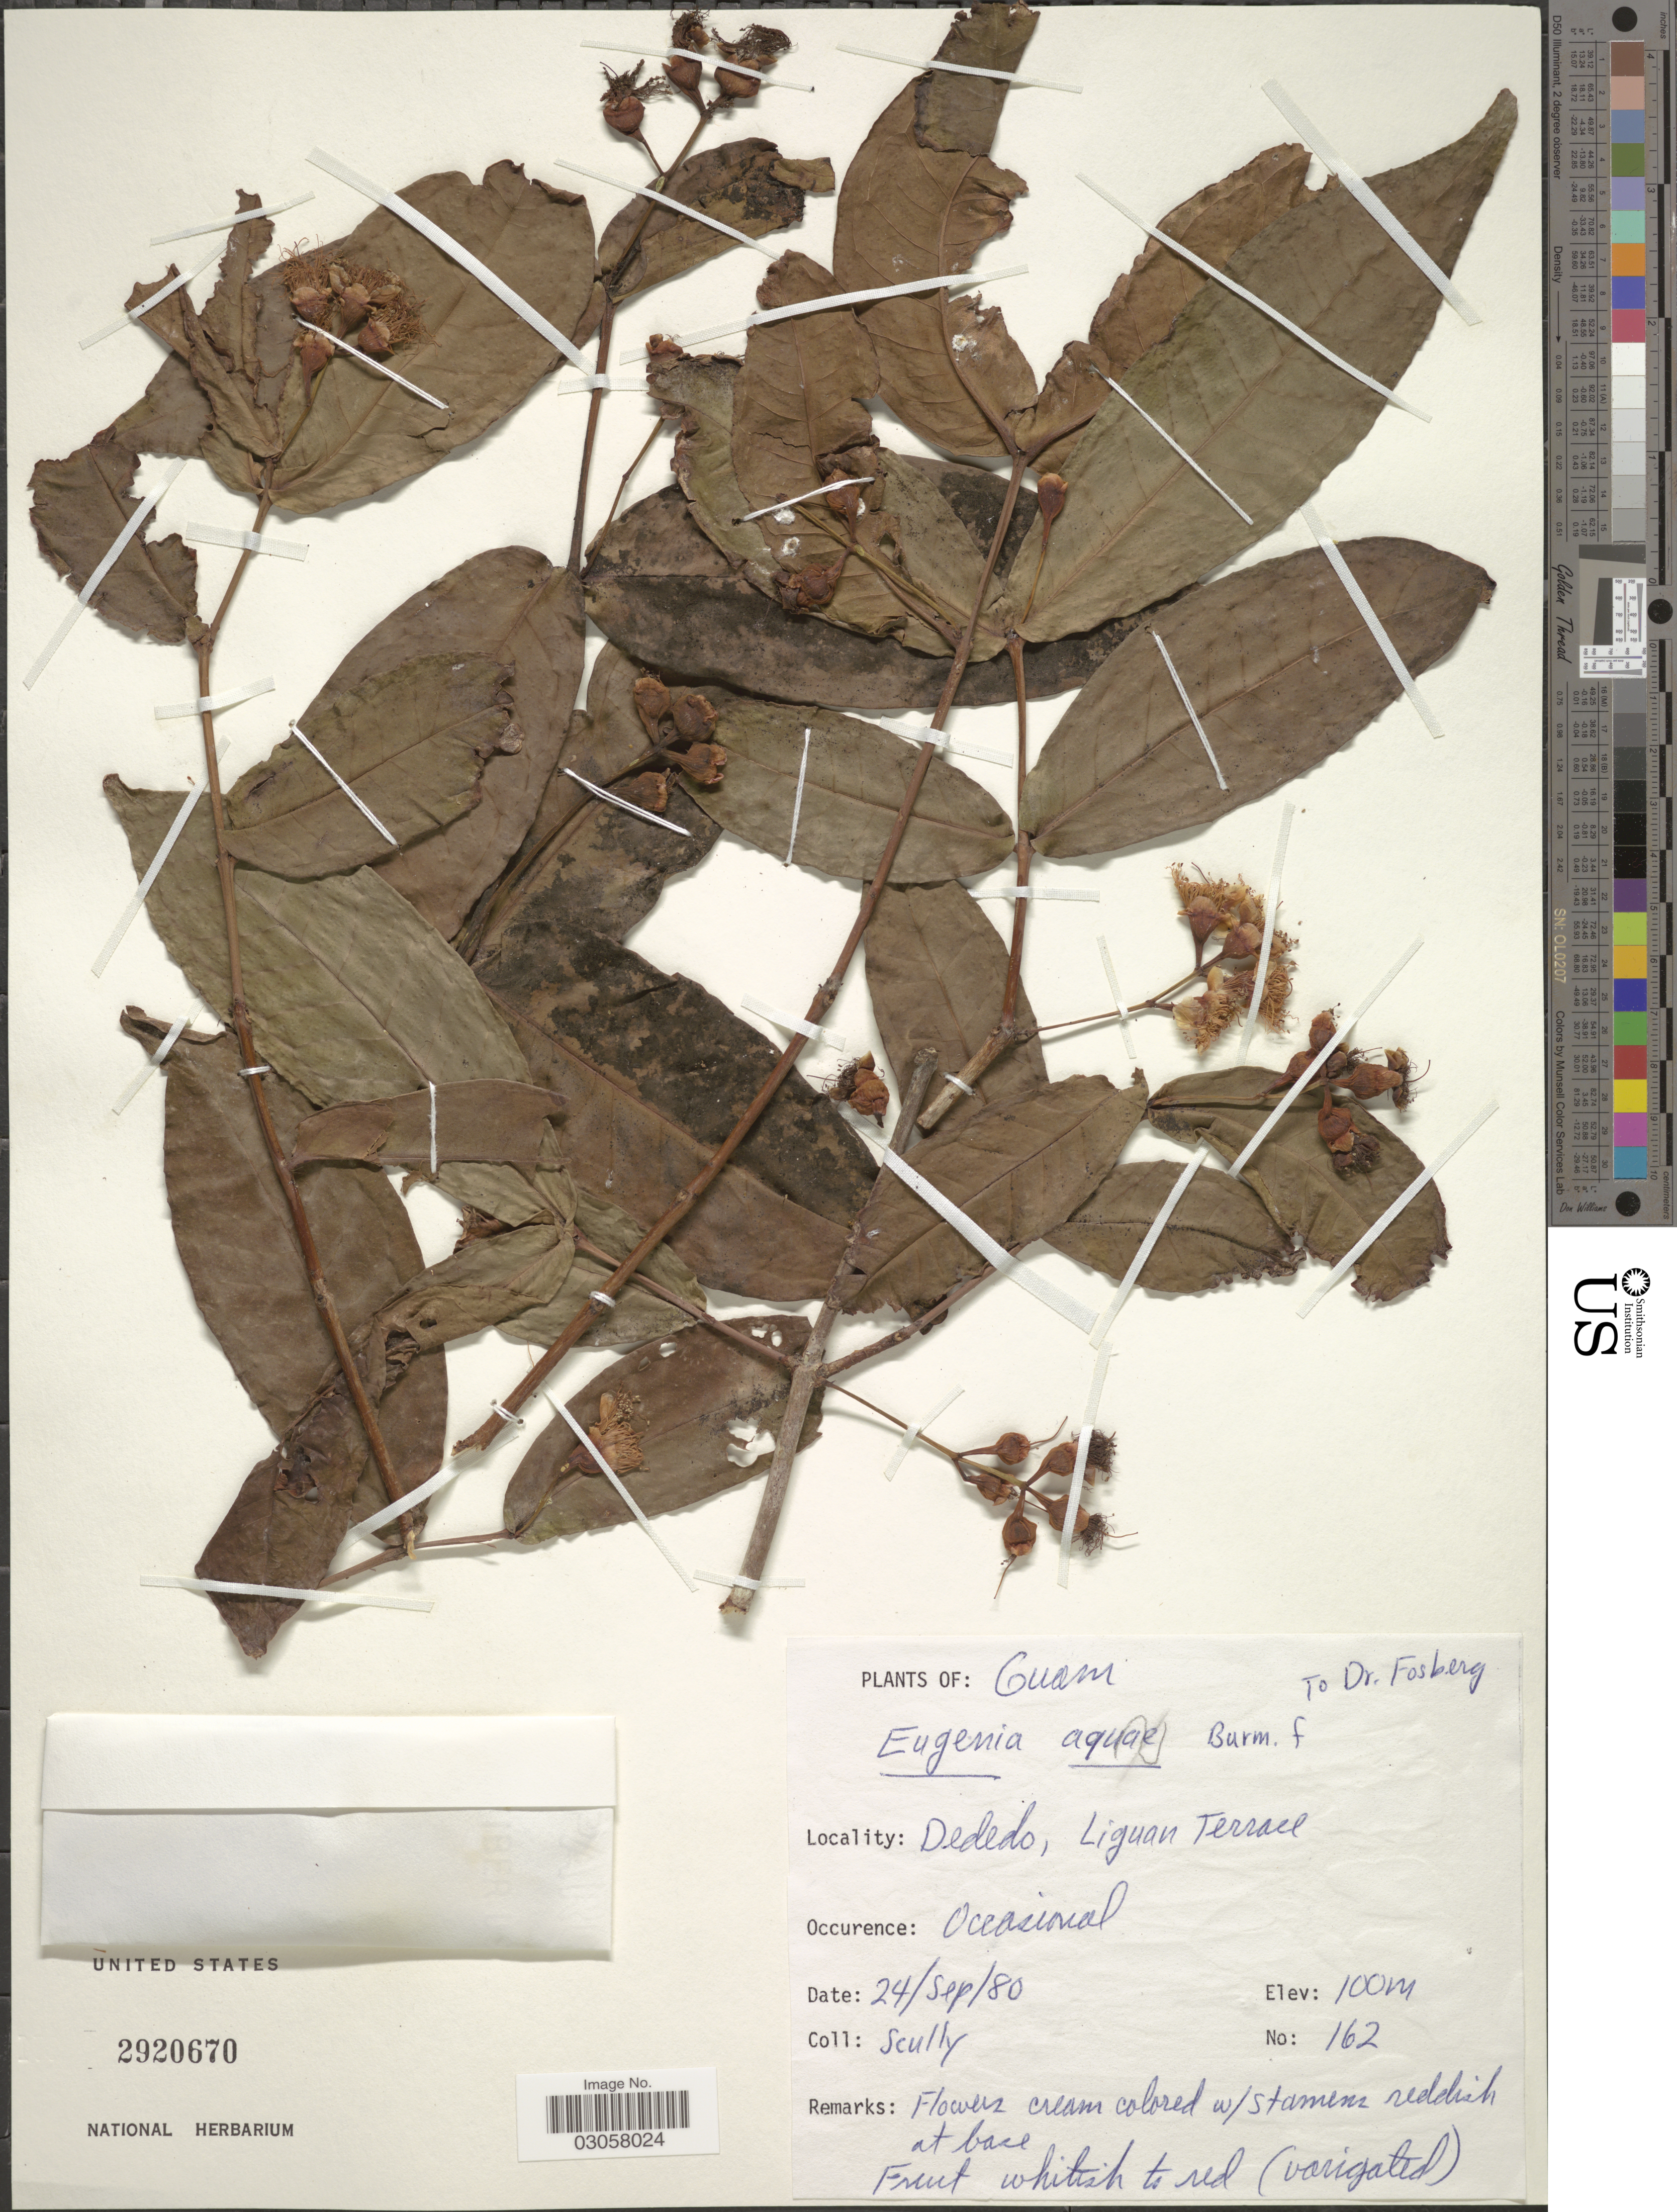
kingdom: Plantae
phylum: Tracheophyta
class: Magnoliopsida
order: Myrtales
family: Myrtaceae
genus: Syzygium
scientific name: Syzygium aqueum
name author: (Burm. f.) Altson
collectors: Scully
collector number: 162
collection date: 1980-09-24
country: Guam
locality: Dededo, Liguan Terrace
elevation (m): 100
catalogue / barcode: US 2920670